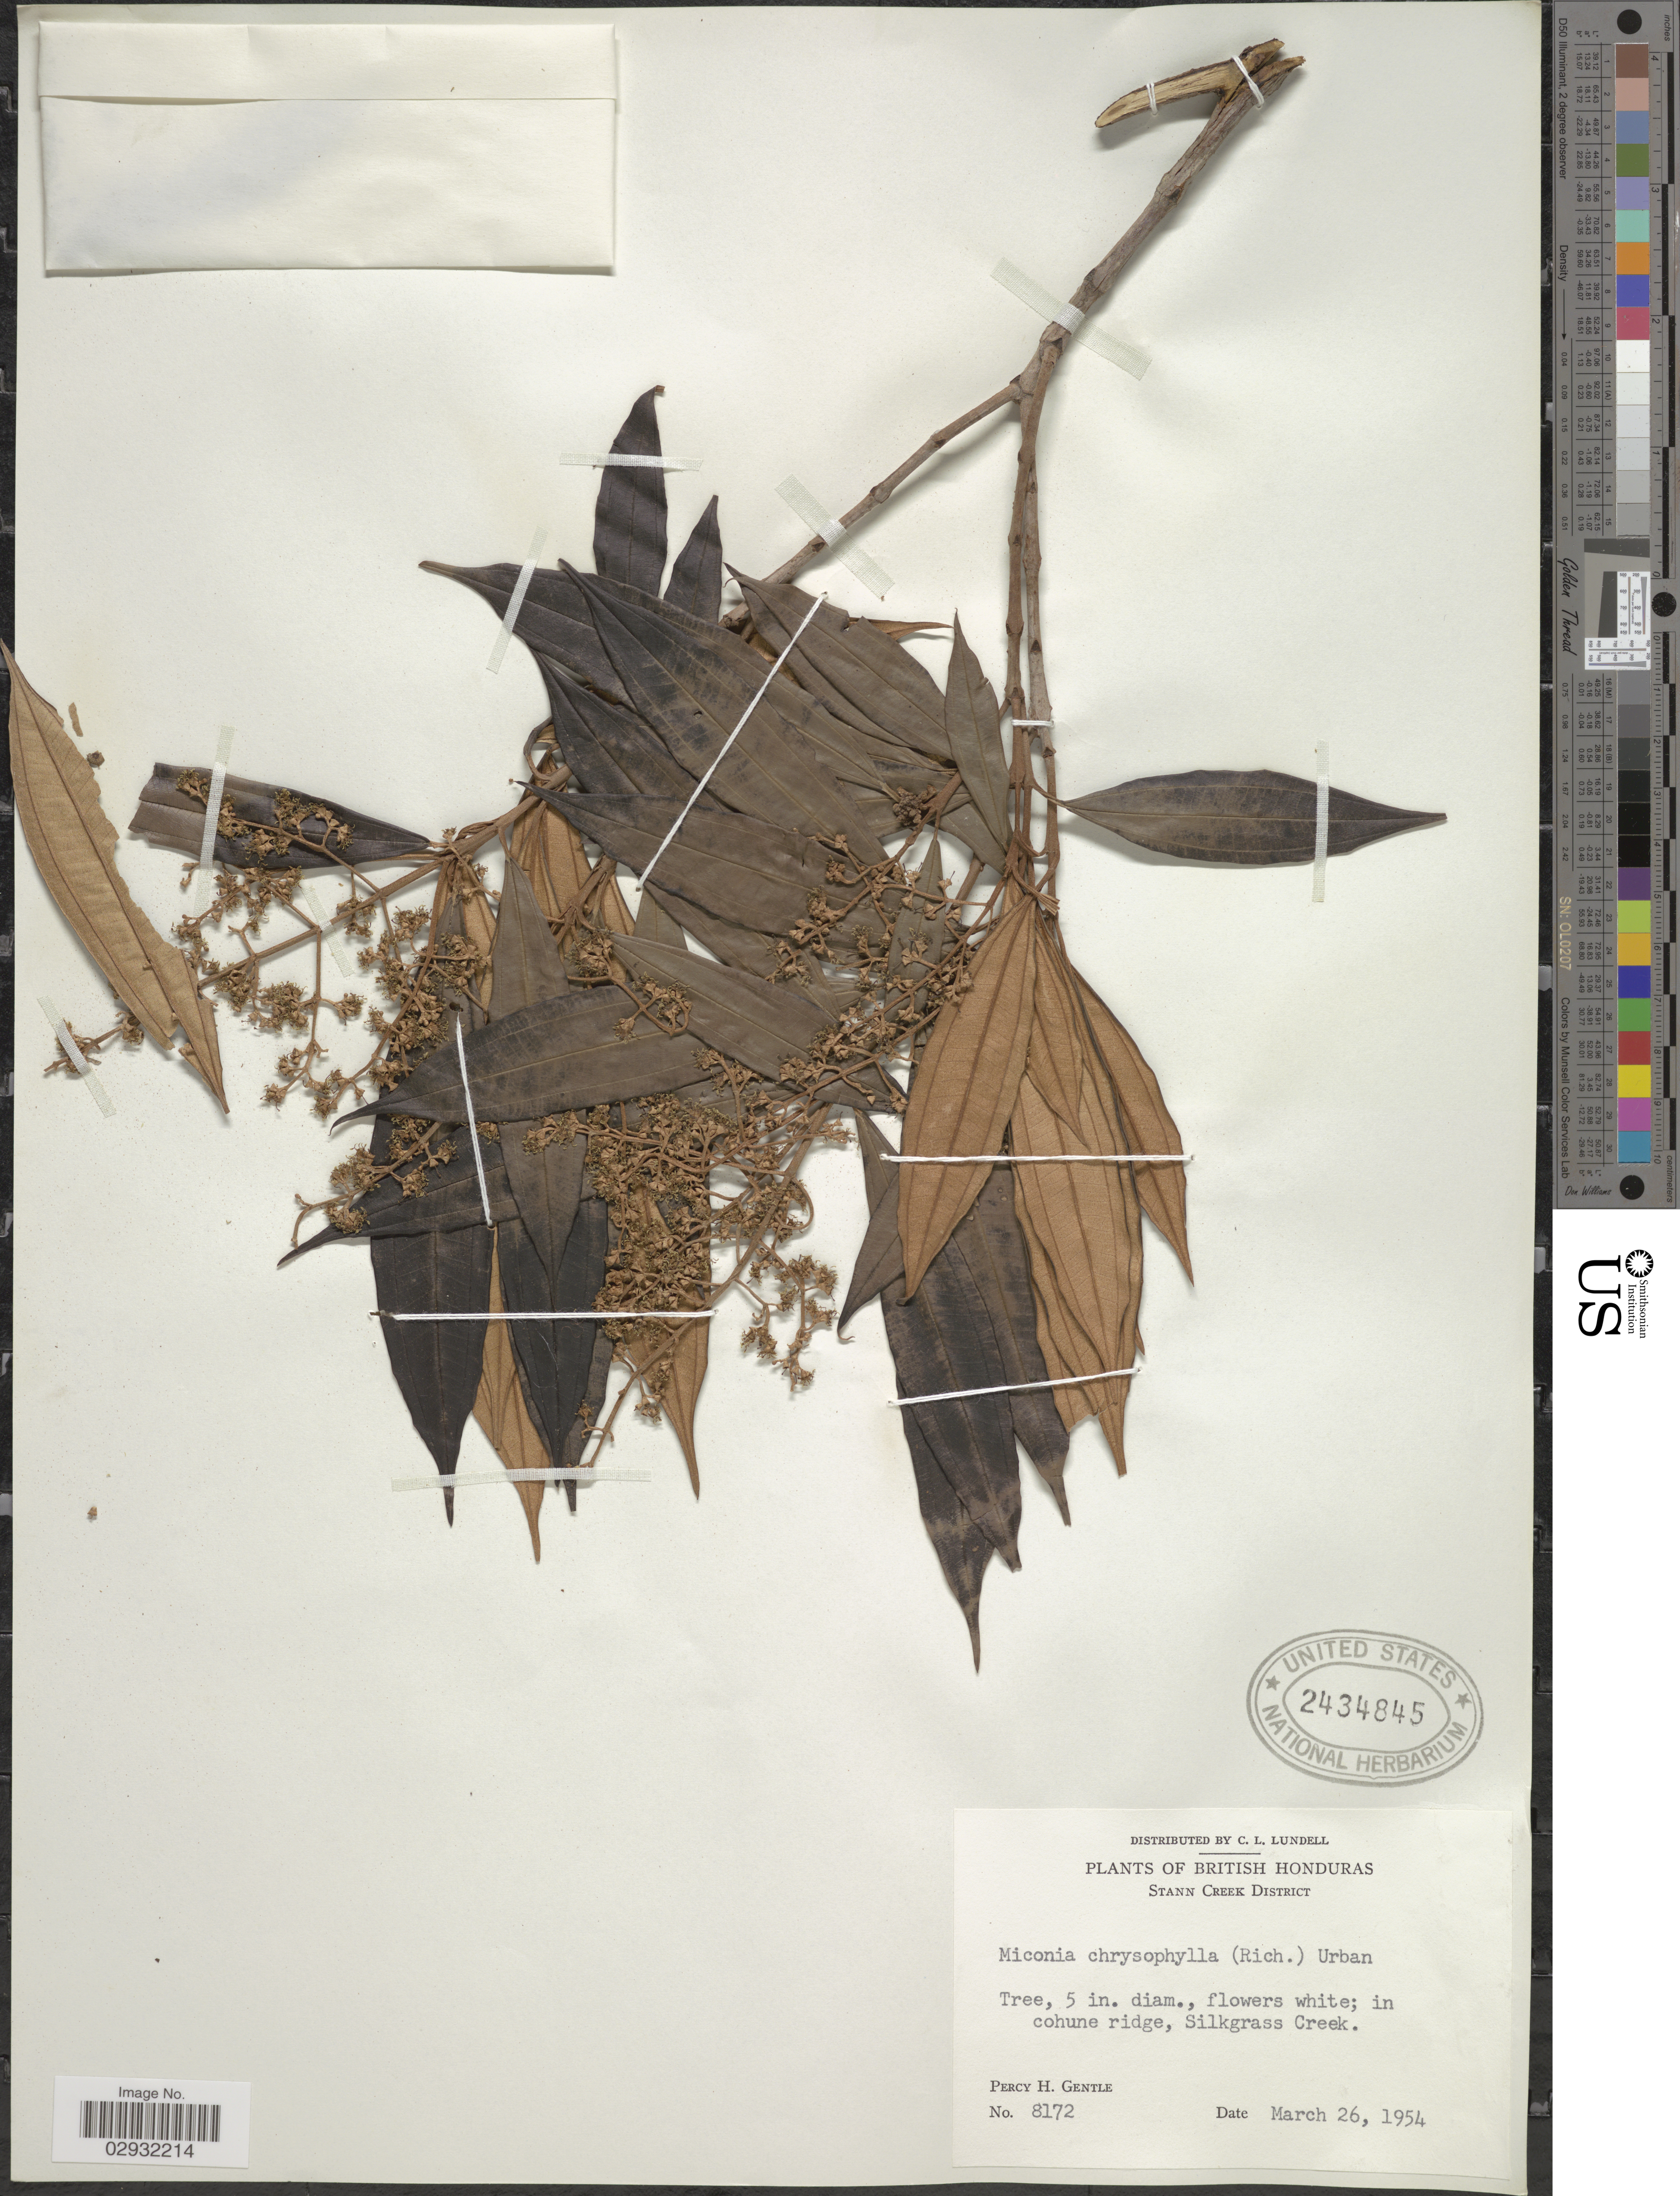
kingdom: Plantae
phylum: Tracheophyta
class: Magnoliopsida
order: Myrtales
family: Melastomataceae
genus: Miconia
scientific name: Miconia chrysophylla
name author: (Rich.) Urb.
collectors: P. H. Gentle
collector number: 8172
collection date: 1954-03-26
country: Belize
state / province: Stann Creek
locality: British Honduras, Stann Creek District, in cohune ridge, Silkgrass Creek.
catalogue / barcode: US 2434845